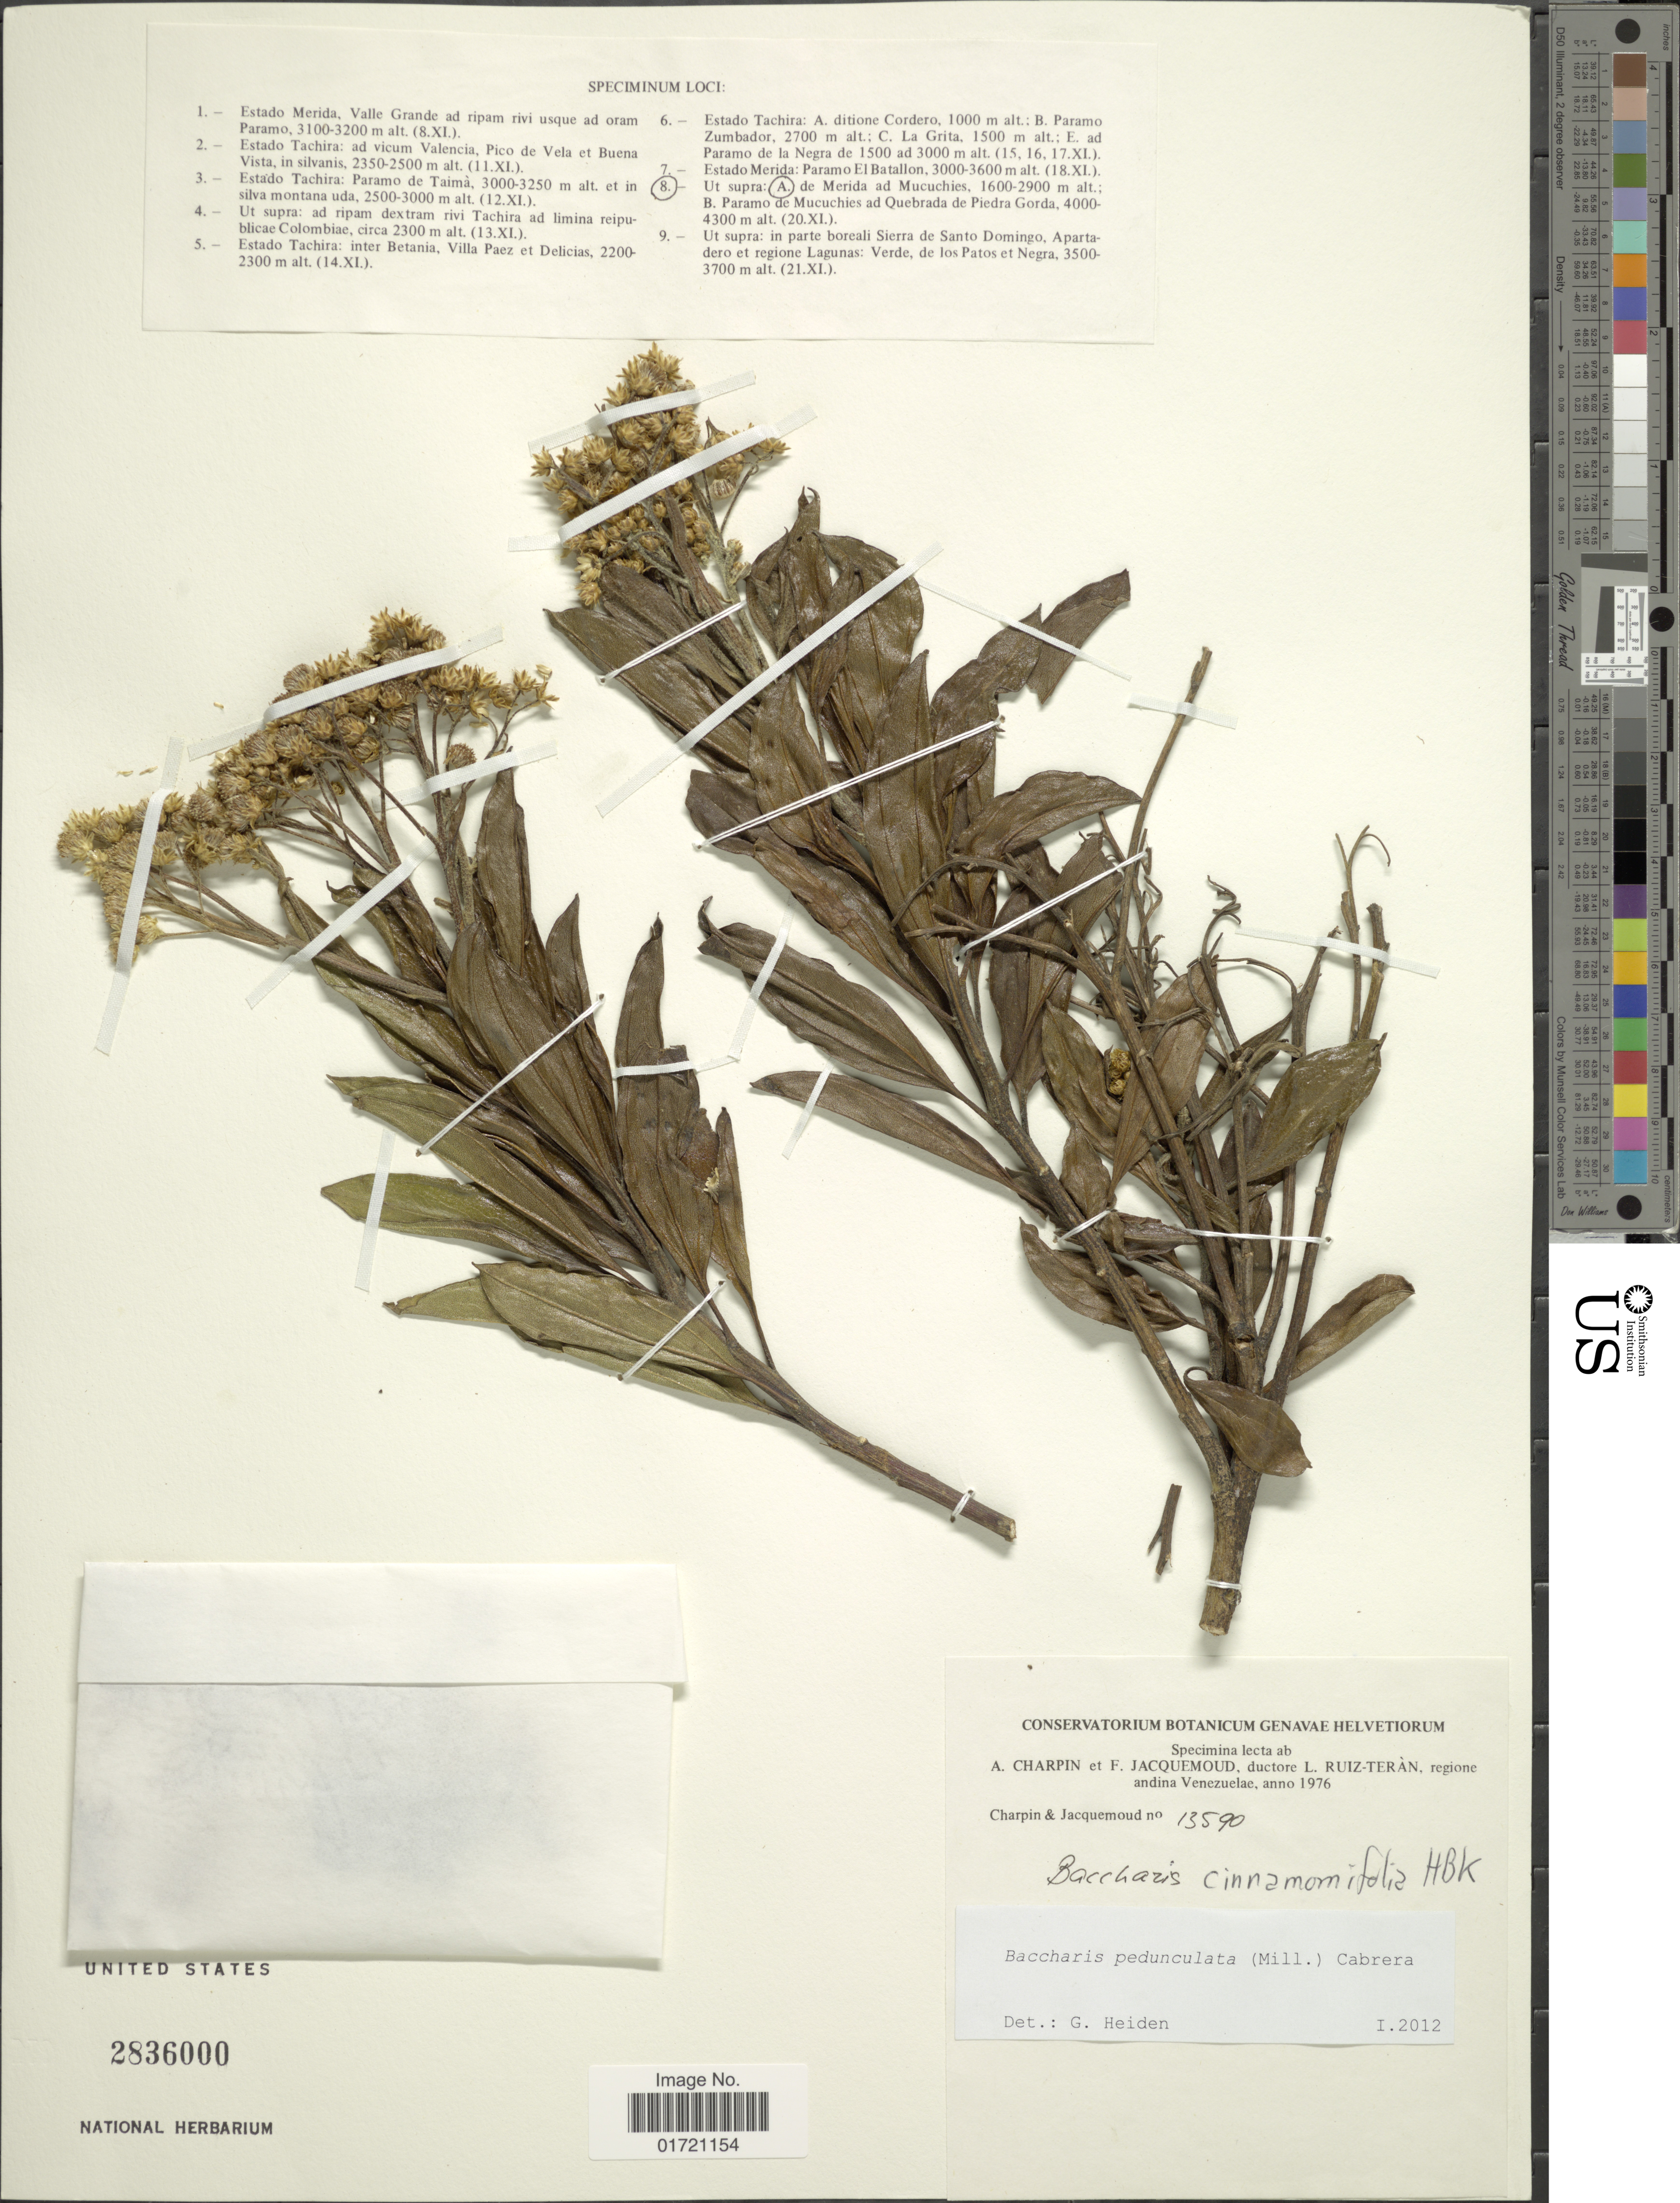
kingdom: Plantae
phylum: Tracheophyta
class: Magnoliopsida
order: Asterales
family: Asteraceae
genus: Baccharis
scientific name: Baccharis pedunculata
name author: (Mill.) Cabrera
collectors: A. Charpin, F. Jacquemoud & L. E. Ruíz-Terán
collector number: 13590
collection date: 1976-11-20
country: Venezuela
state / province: Mérida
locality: De Merida ad Mucuchies.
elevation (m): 1600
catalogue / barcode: US 2836000